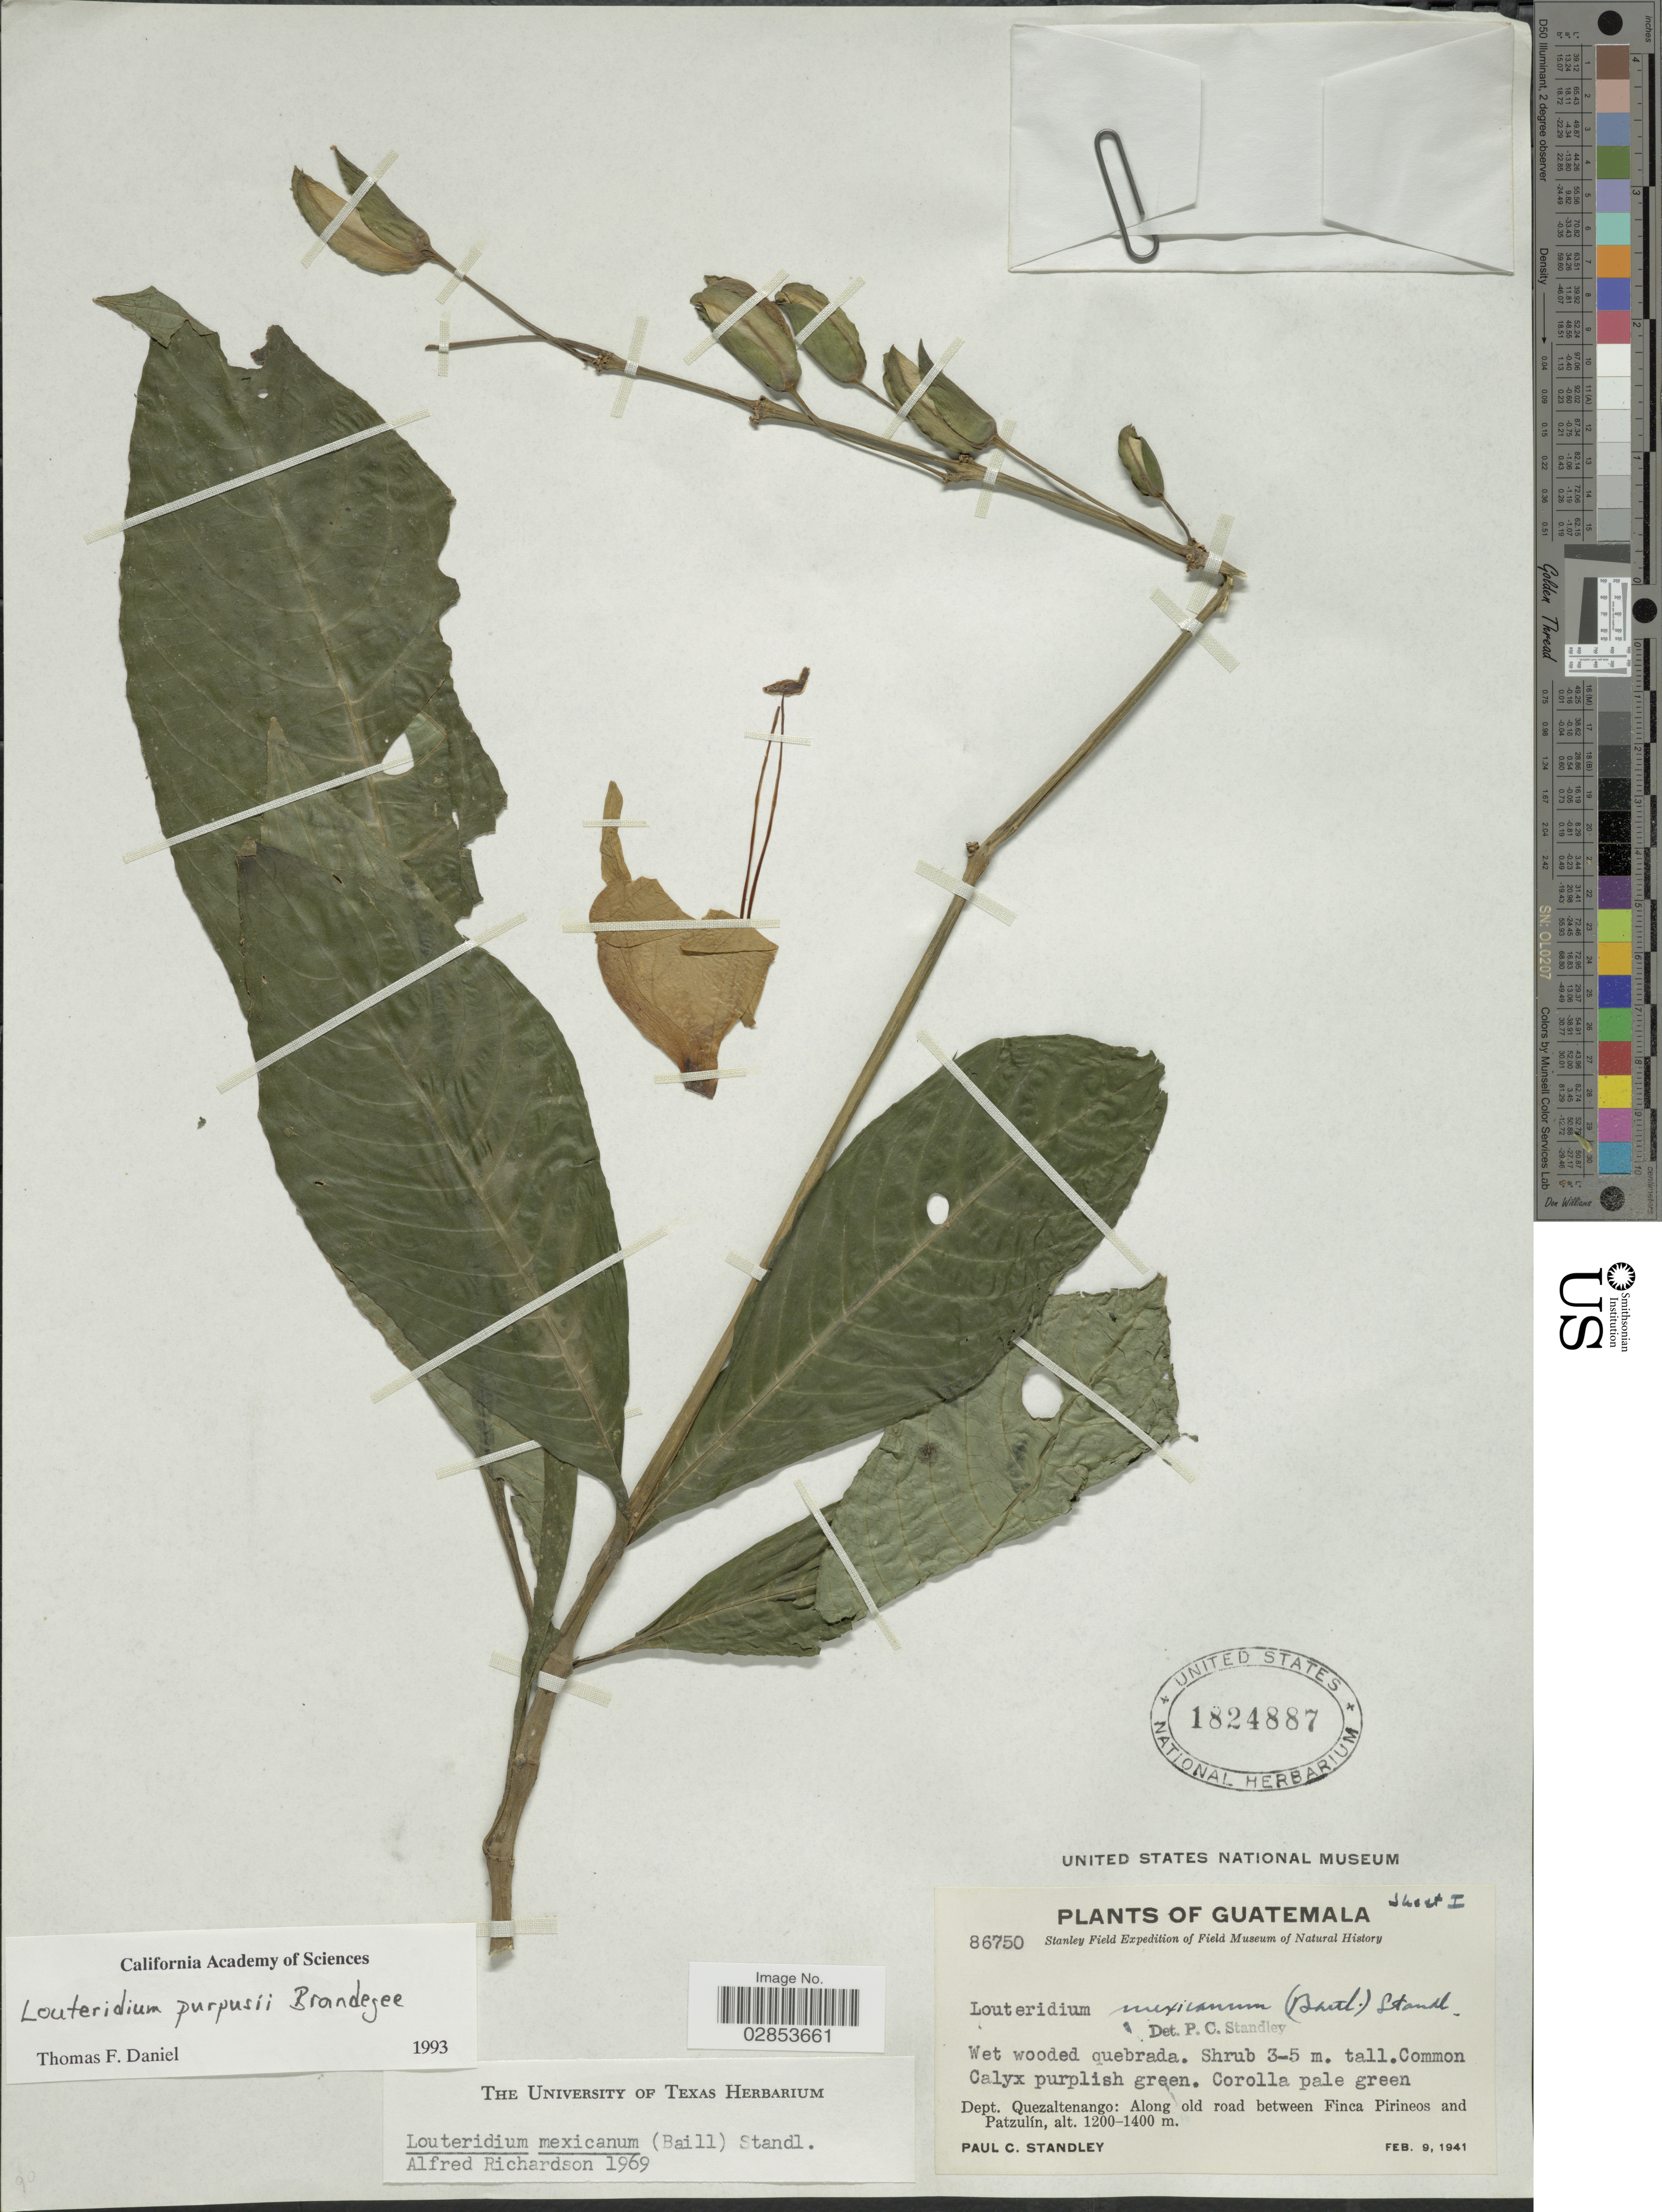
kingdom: Plantae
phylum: Tracheophyta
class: Magnoliopsida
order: Lamiales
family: Acanthaceae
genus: Louteridium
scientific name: Louteridium purpusii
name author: Brandegee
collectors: P. C. Standley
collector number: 86750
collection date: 1941-02-09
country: Guatemala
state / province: Quetzaltenango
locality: Dept. Quezaltenango: Along old road between Finca Pirineos an Patzulín.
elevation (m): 1200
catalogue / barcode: US 1824887